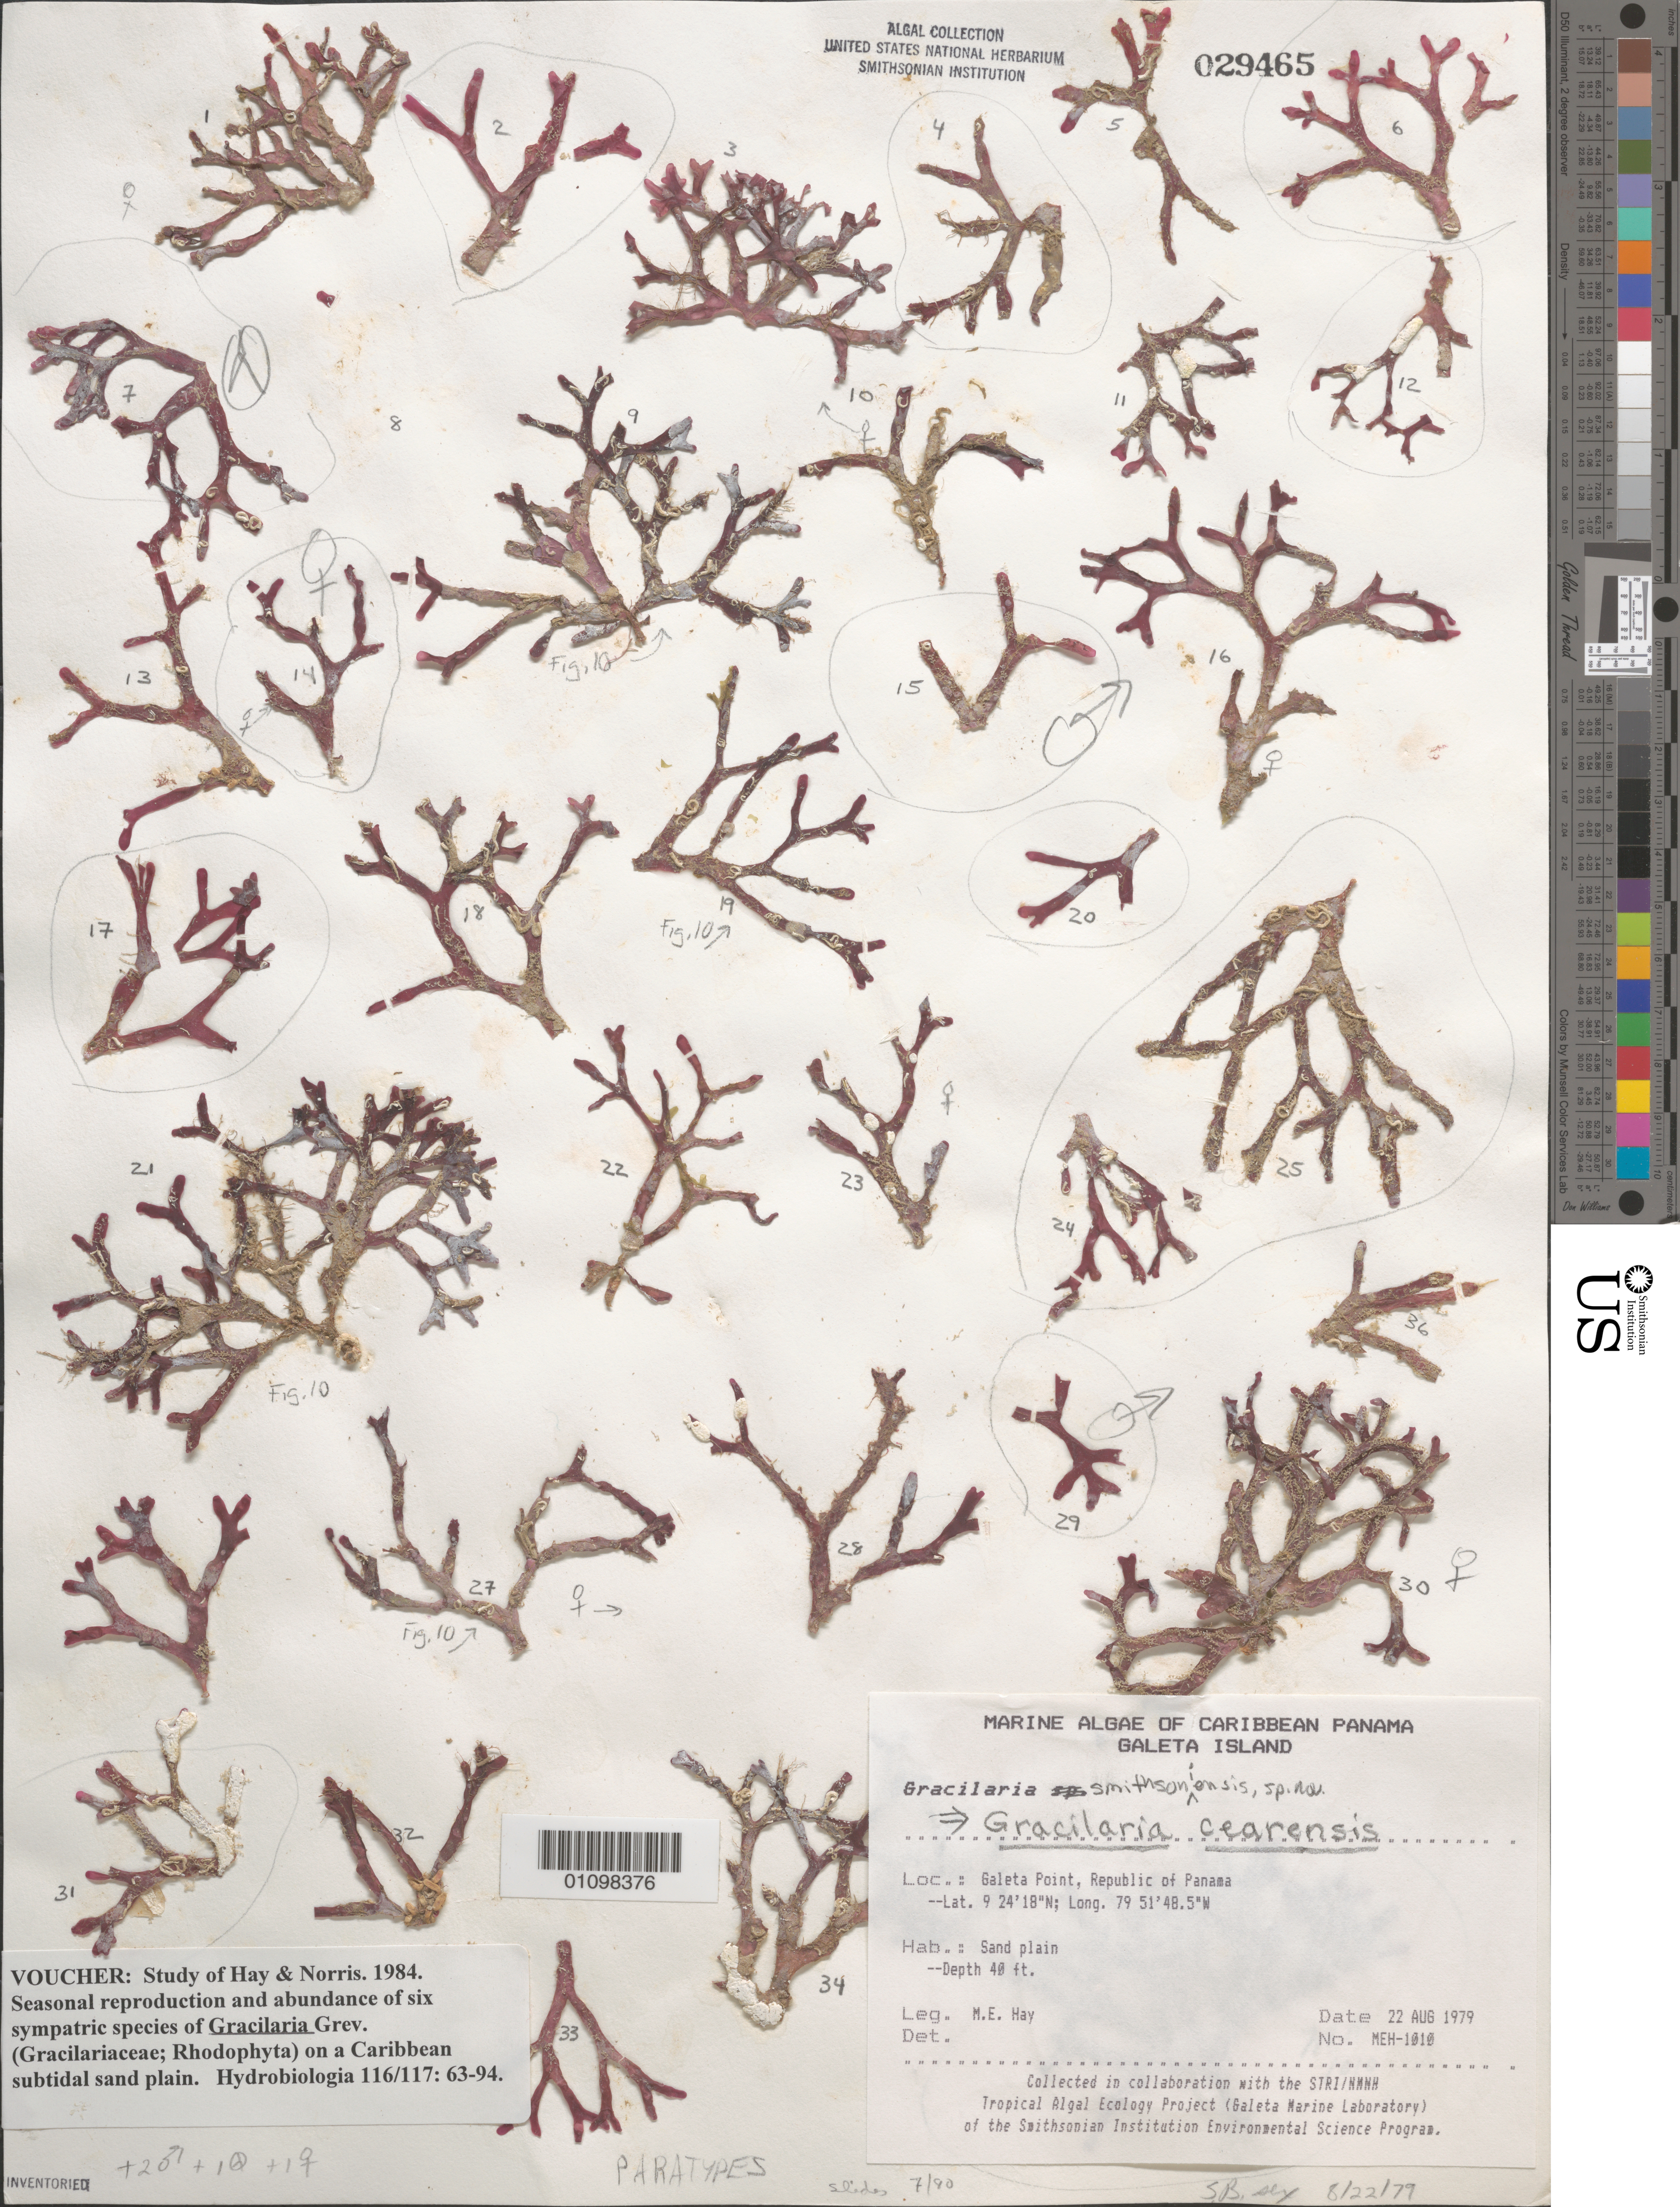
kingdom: Plantae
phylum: Rhodophyta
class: Florideophyceae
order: Gracilariales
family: Gracilariaceae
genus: Gracilaria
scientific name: Gracilaria cearensis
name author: (A.B. Joly & F.C. Pinheiro in A.B. Joly et al.) A.B. Joly & F.C. Pinheiro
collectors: M. E. Hay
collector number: MEH-1010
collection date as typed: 22 Aug 1979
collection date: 1979-08-22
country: Panama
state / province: Colón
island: Galeta Island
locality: Galeta Point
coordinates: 9 24' 18" N, 79 51' 48.5" W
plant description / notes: Paratypes and voucher for Gracilaria smithsoniensis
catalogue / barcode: US 29465